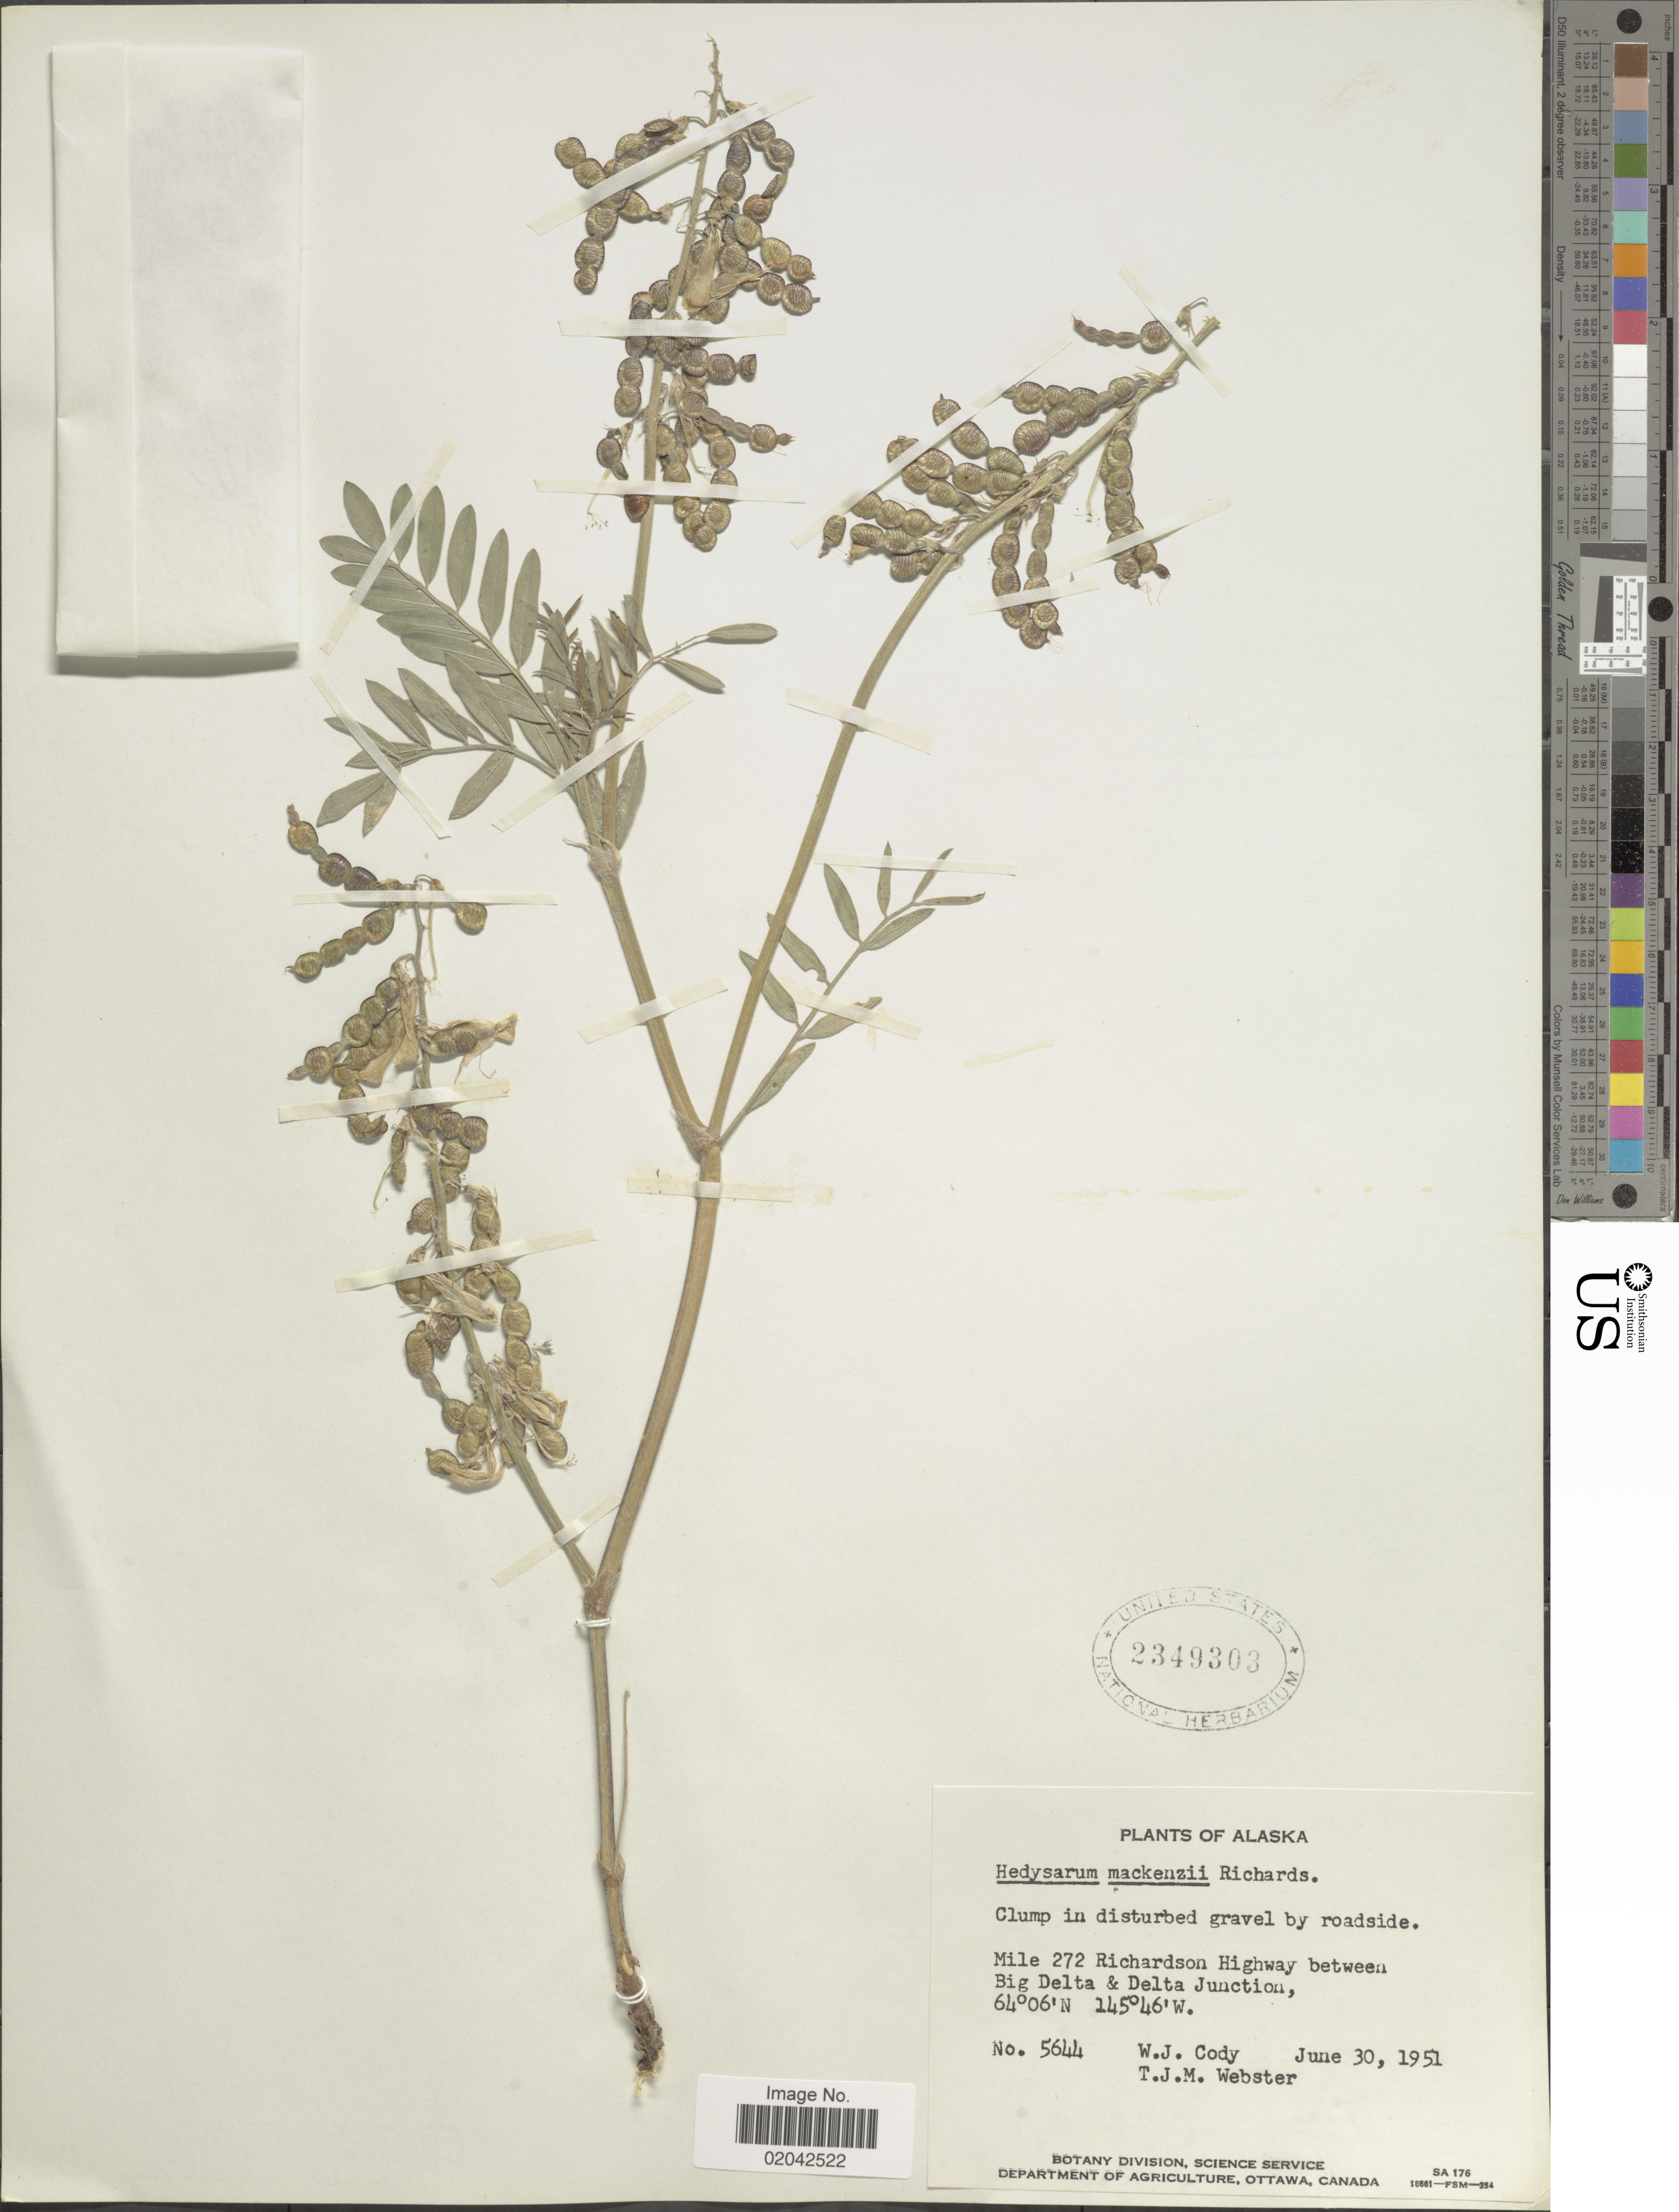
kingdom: Plantae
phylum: Tracheophyta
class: Magnoliopsida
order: Fabales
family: Fabaceae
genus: Hedysarum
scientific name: Hedysarum mackenziei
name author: Richardson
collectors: W. Cody & T. J. Webster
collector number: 5644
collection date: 1951-06-30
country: United States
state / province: Alaska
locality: Mile 272 Richardson Highway between Bog Delta & Delta Junction.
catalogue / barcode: US 2349303